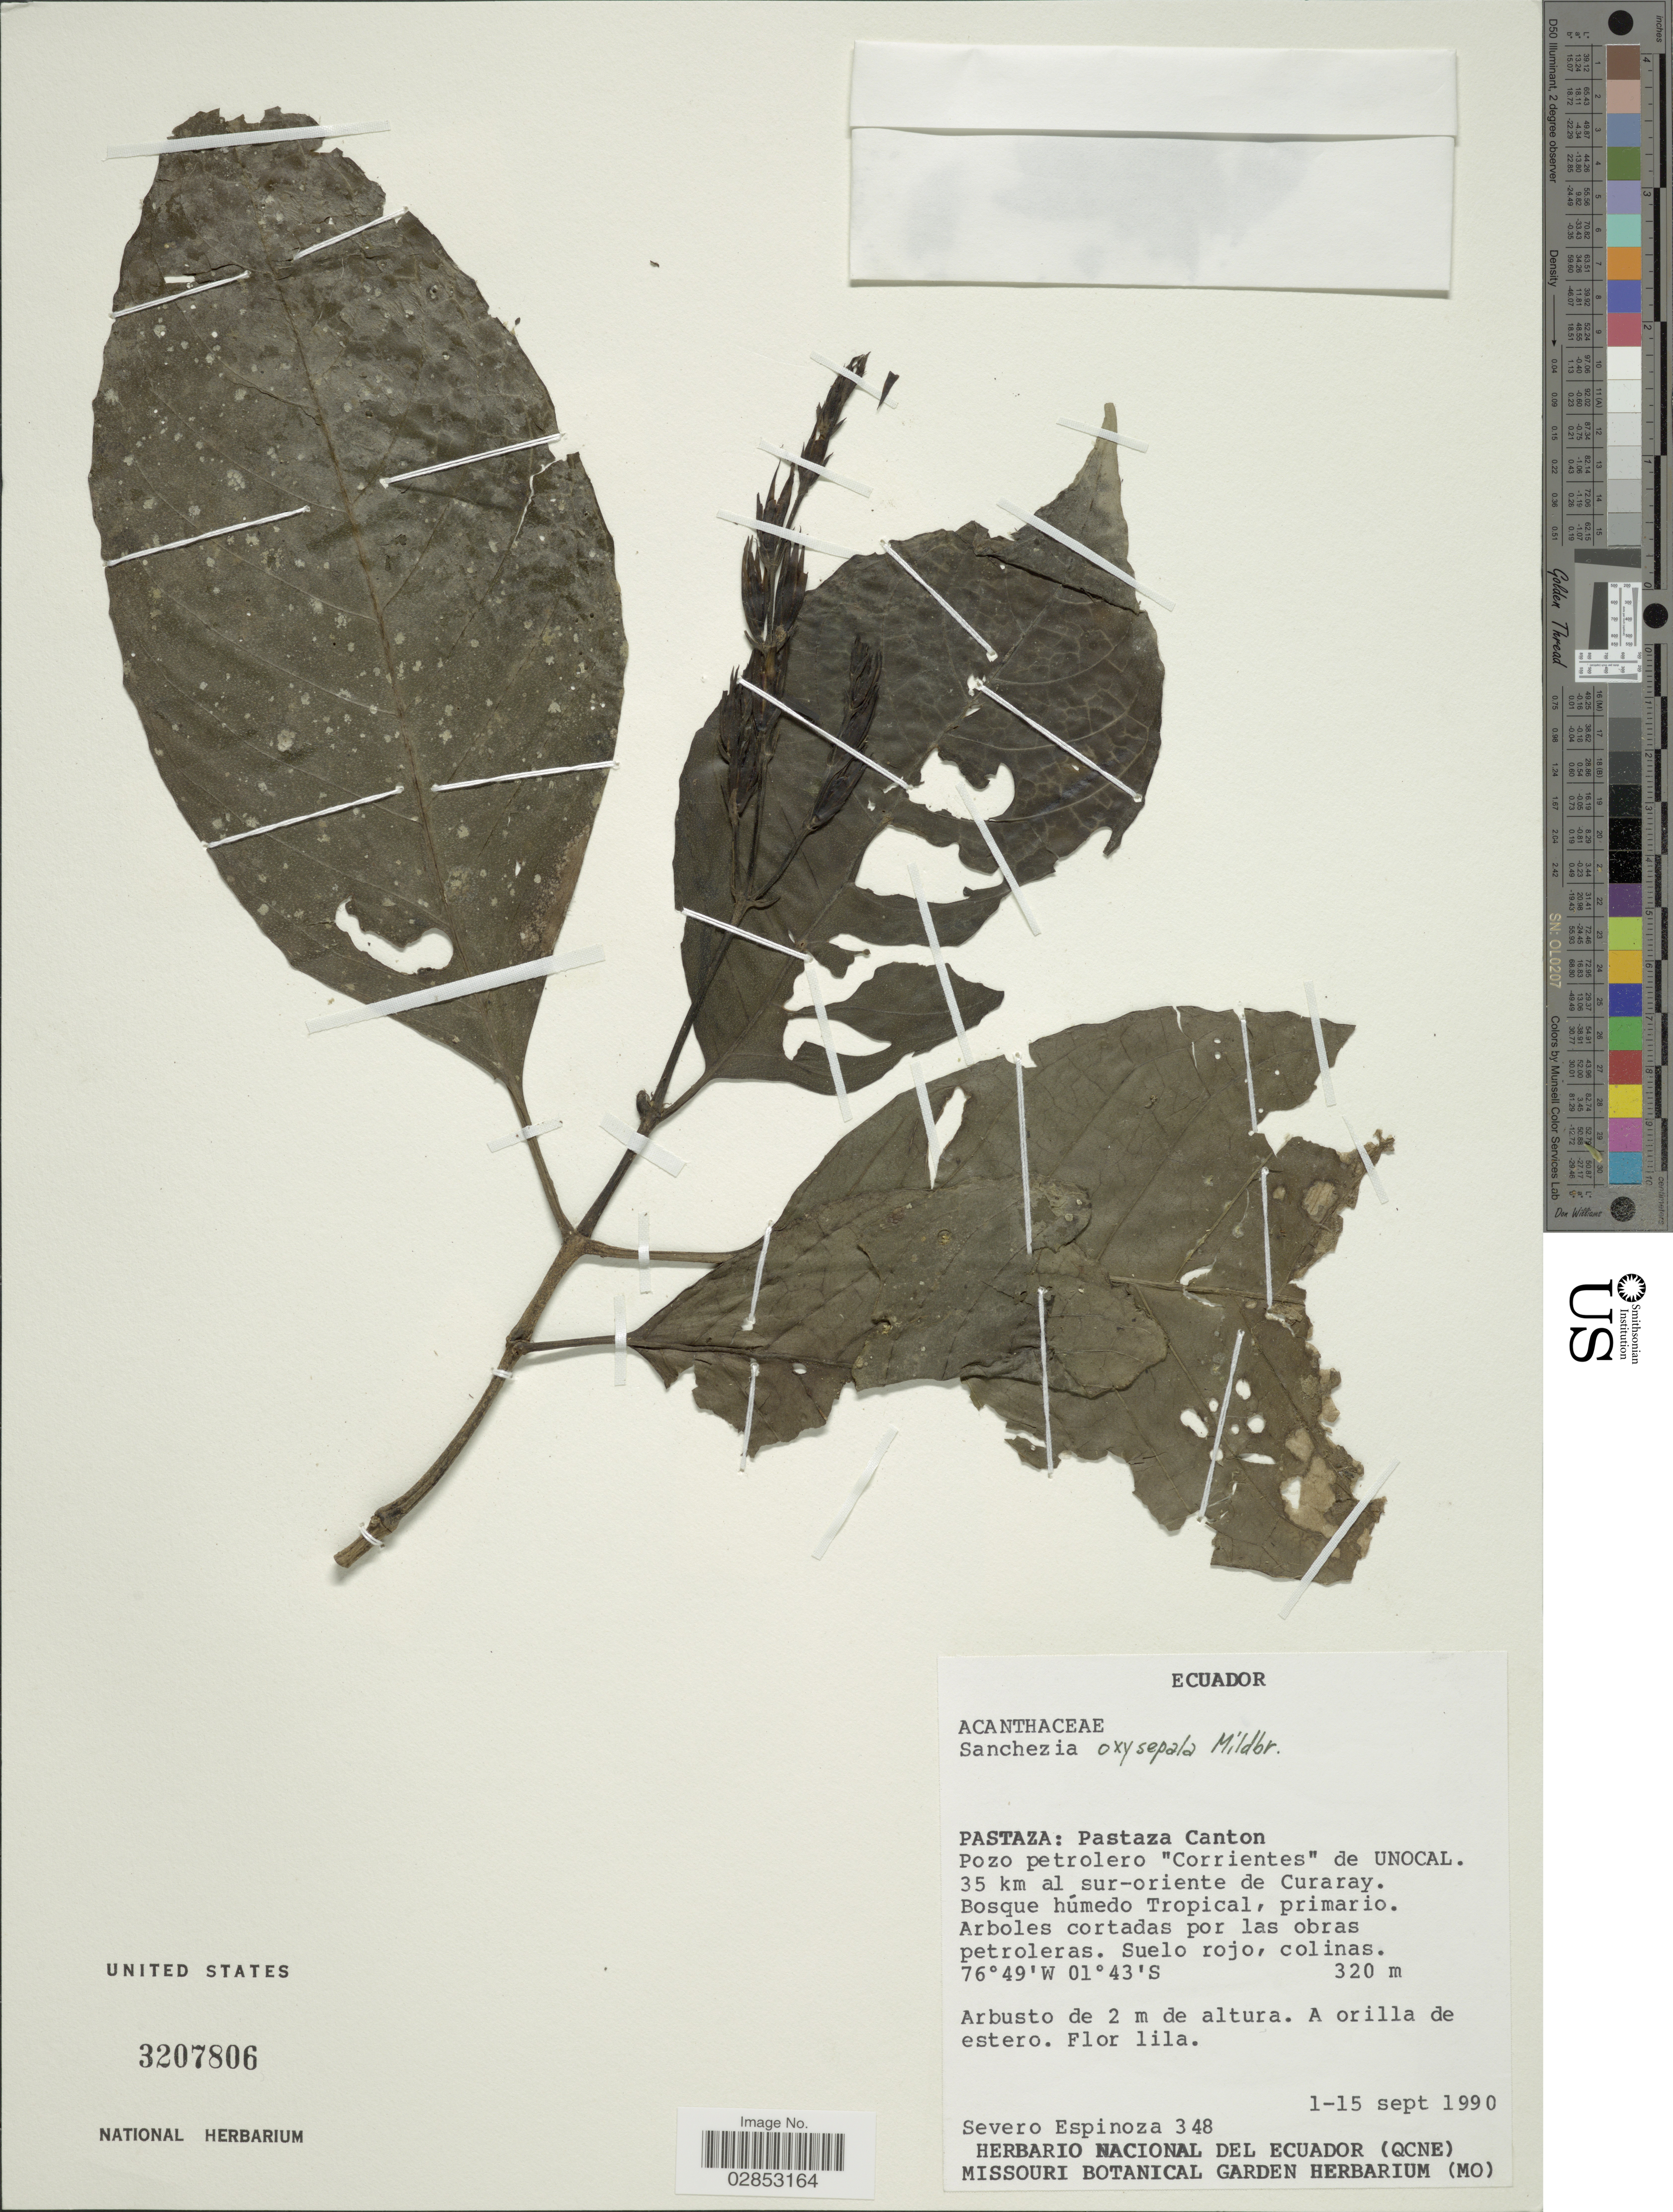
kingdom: Plantae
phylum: Tracheophyta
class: Magnoliopsida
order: Lamiales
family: Acanthaceae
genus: Sanchezia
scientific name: Sanchezia longiflora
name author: (Hook. f.) Hook. f. ex Planch.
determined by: Azevedo, Igor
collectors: S. Espinoza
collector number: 348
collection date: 1990-09-01/1990-09-15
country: Ecuador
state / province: Pastaza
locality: Pastaza Canton, Pozo petrolero "Corrientes" de UNOCAL, 35 km al sur-oriente de Curaray.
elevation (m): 320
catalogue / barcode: US 3207806